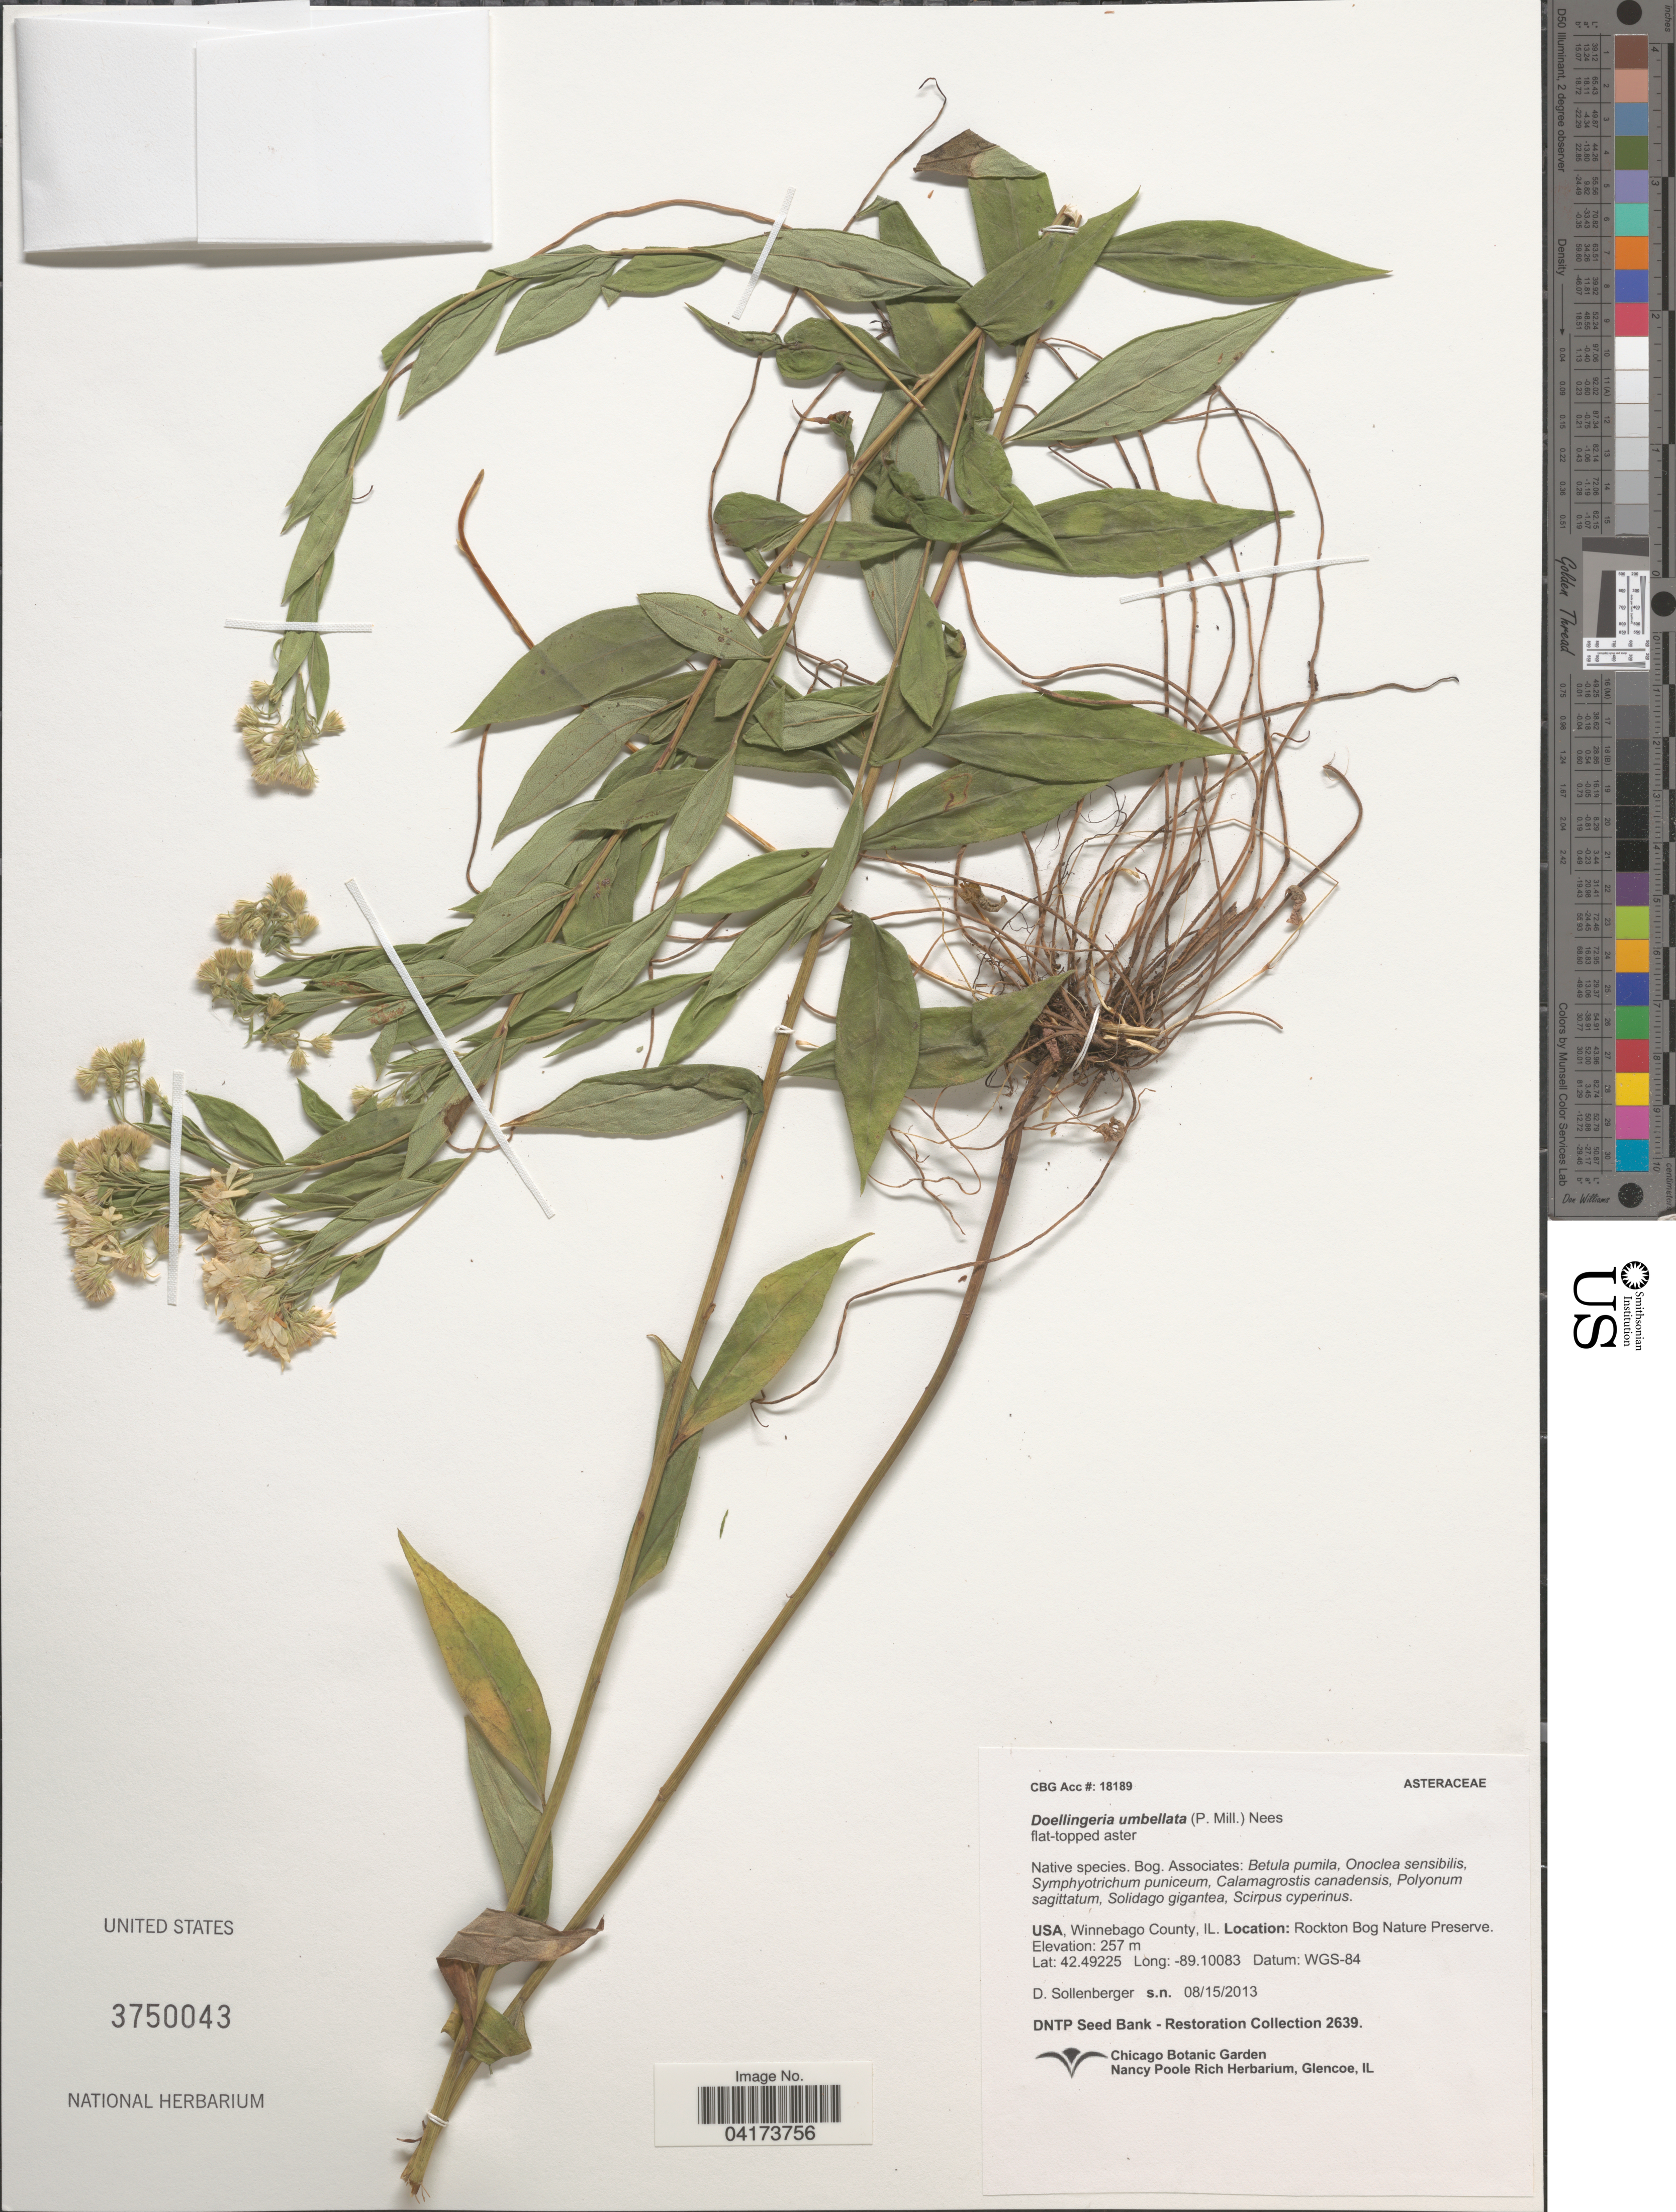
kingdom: Plantae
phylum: Tracheophyta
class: Magnoliopsida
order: Asterales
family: Asteraceae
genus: Doellingeria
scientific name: Doellingeria umbellata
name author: (Mill.) Nees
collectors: D. Sollenberger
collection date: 2013-08-15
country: United States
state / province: Illinois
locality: Winnebago County. Rockton Bog Nature Preserve.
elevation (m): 257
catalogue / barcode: US 3750043